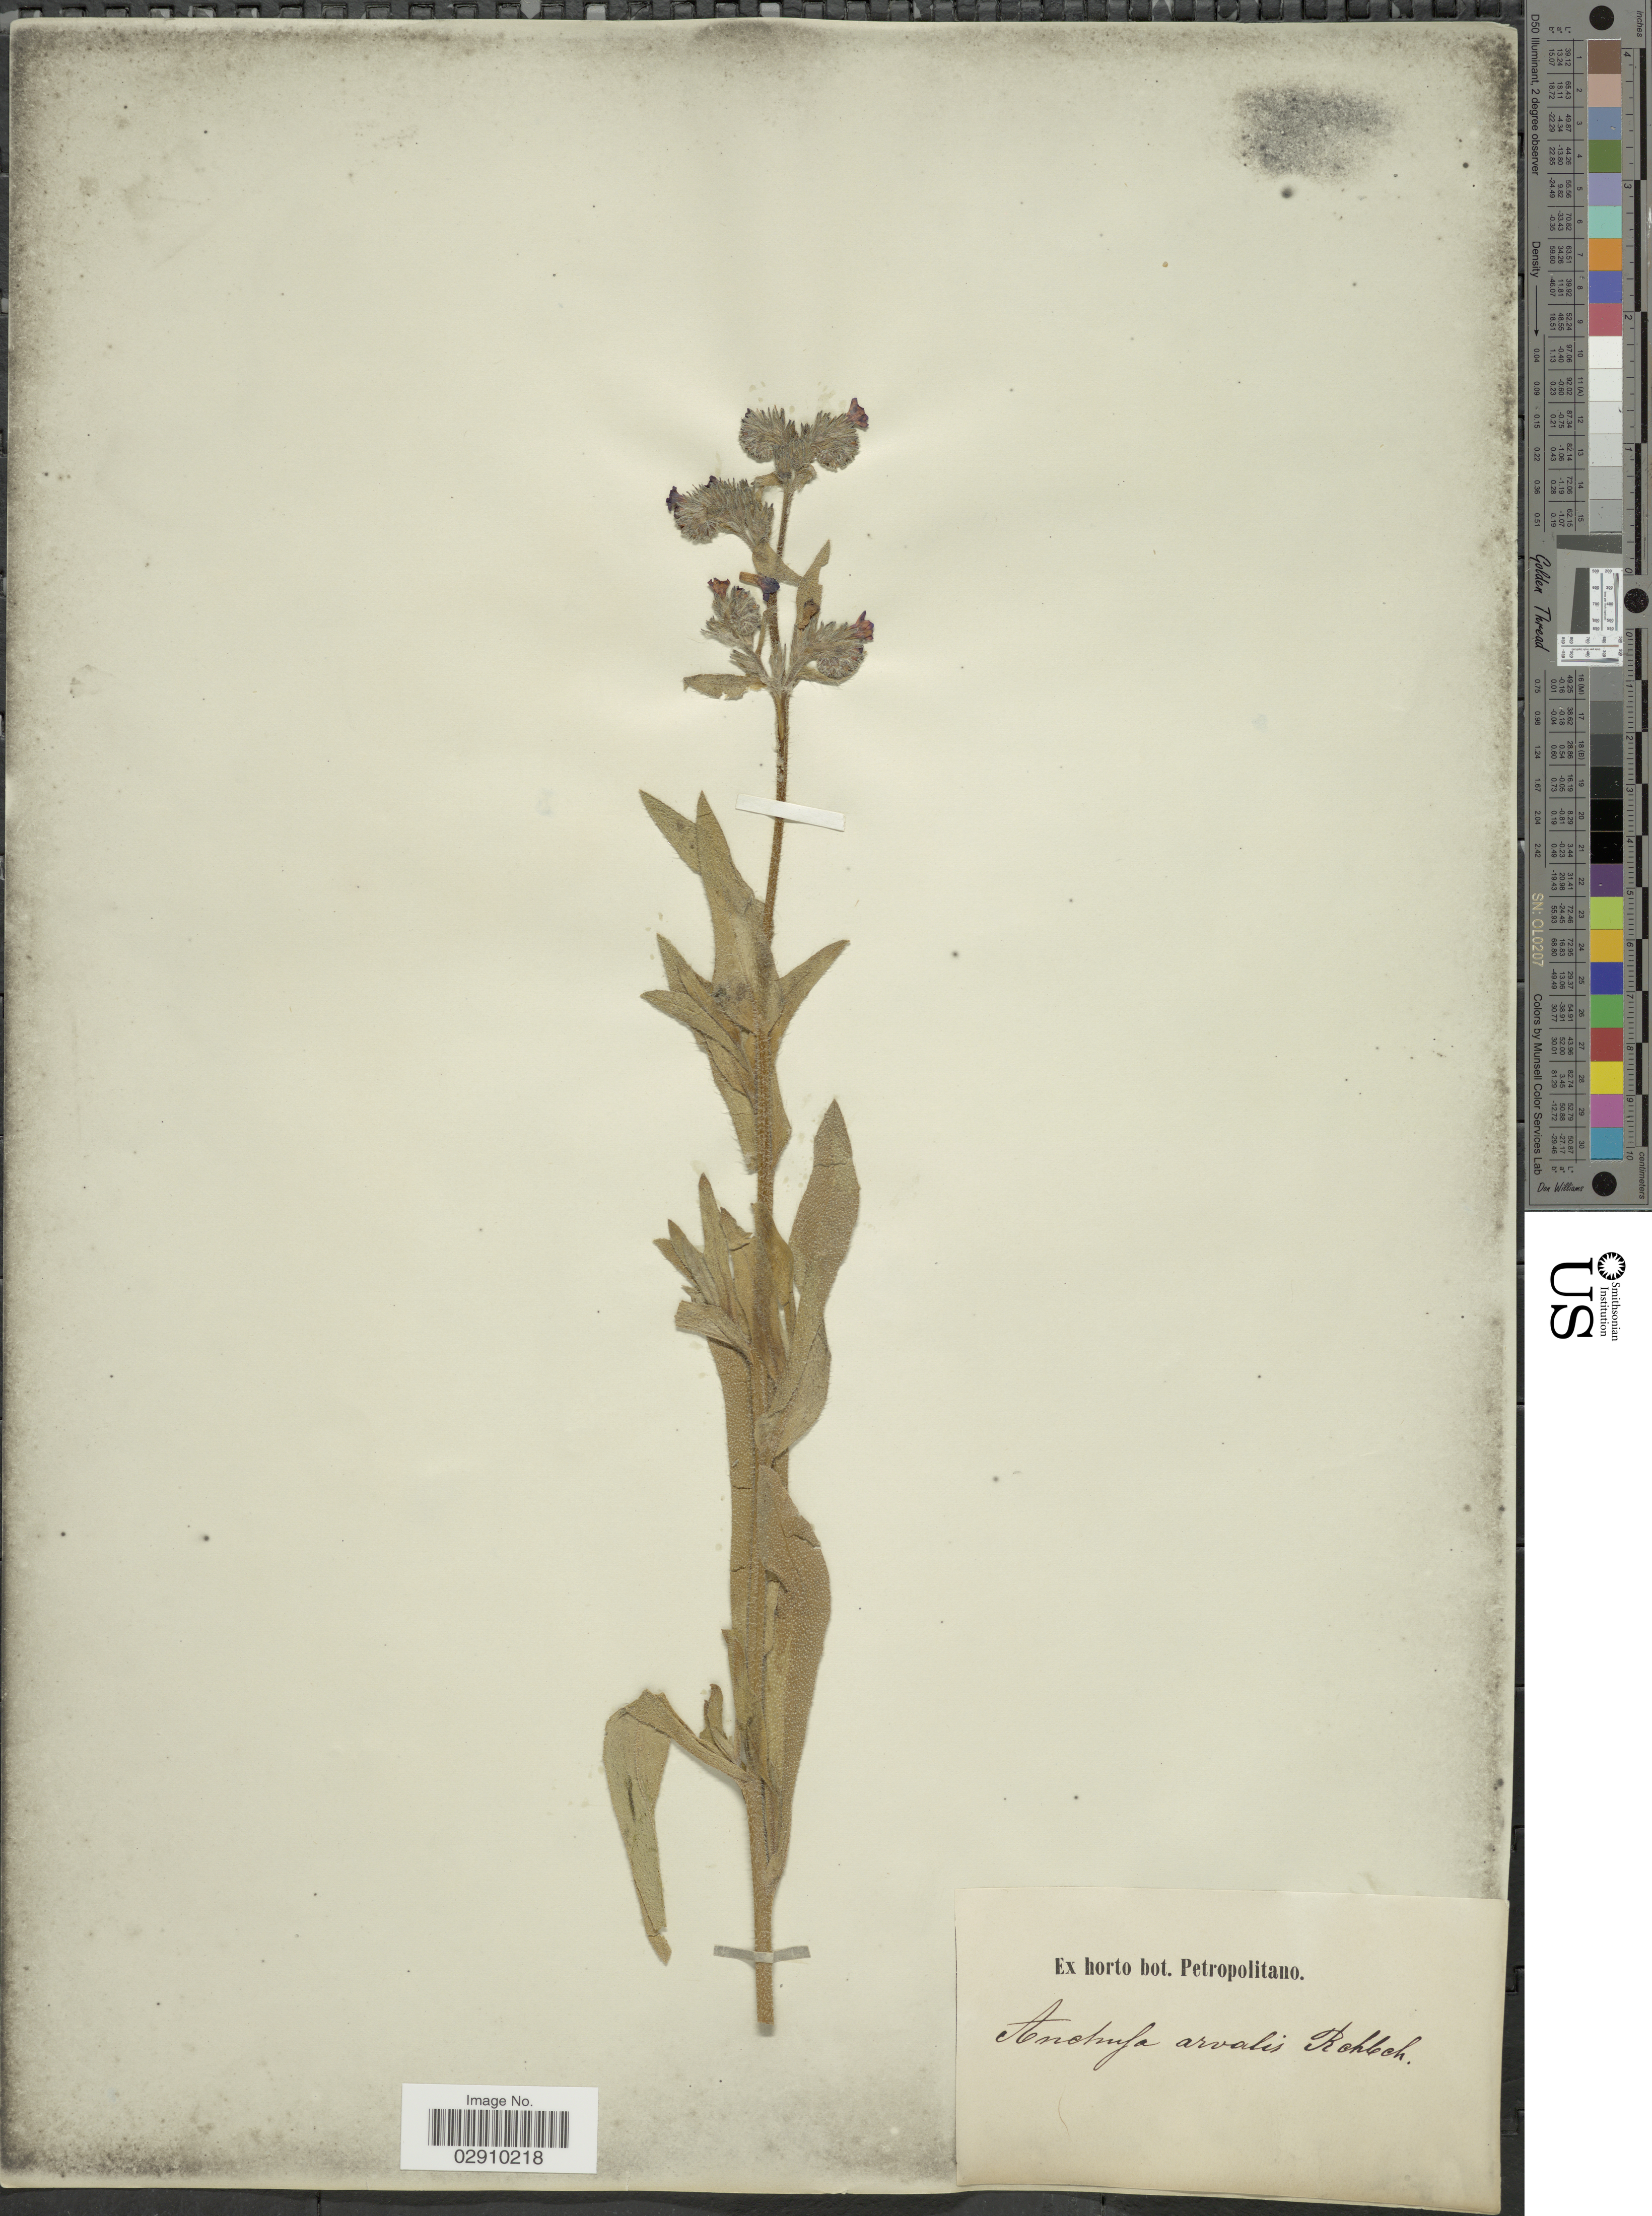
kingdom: Plantae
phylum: Tracheophyta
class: Magnoliopsida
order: Boraginales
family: Boraginaceae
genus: Anchusa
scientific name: Anchusa arvalis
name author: Rchb.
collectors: ex Horto Bot. Petropolitano